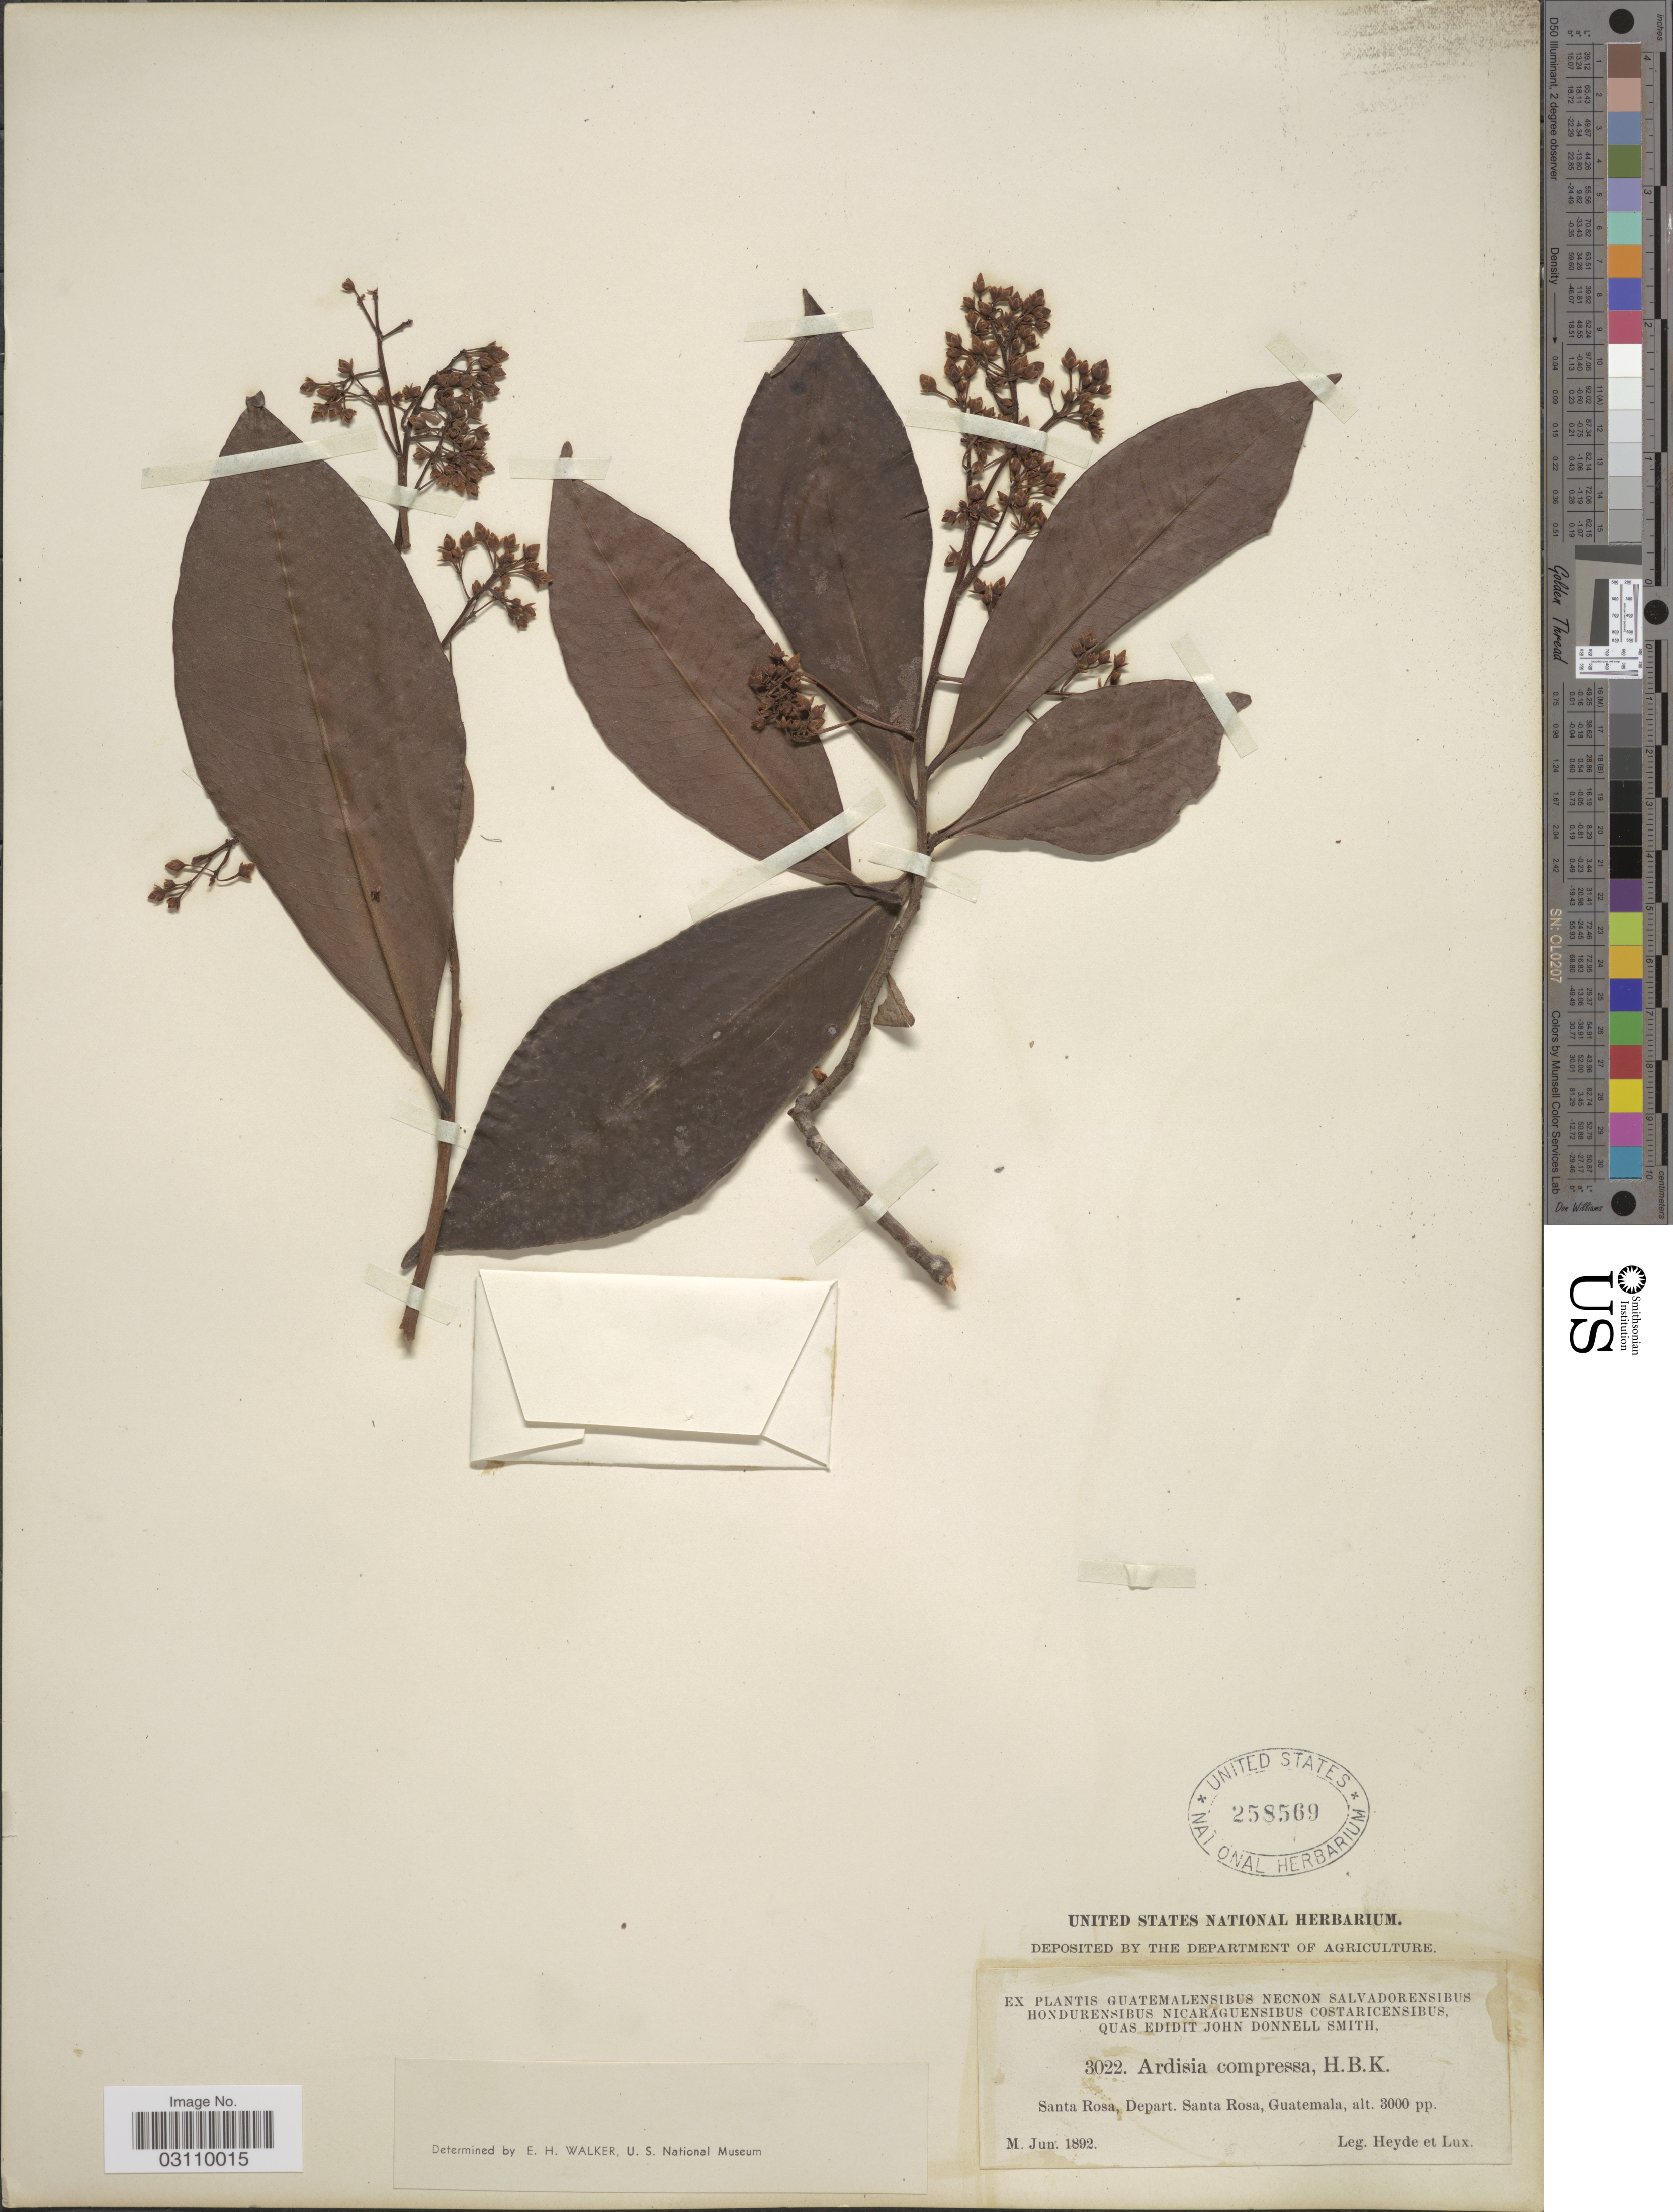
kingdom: Plantae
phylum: Tracheophyta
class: Magnoliopsida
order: Ericales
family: Primulaceae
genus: Ardisia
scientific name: Ardisia compressa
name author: Kunth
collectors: Heyde & Lux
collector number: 3022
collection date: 1892-06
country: Guatemala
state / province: Santa Rosa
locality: Depart. Santa Rosa.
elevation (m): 914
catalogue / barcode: US 258569